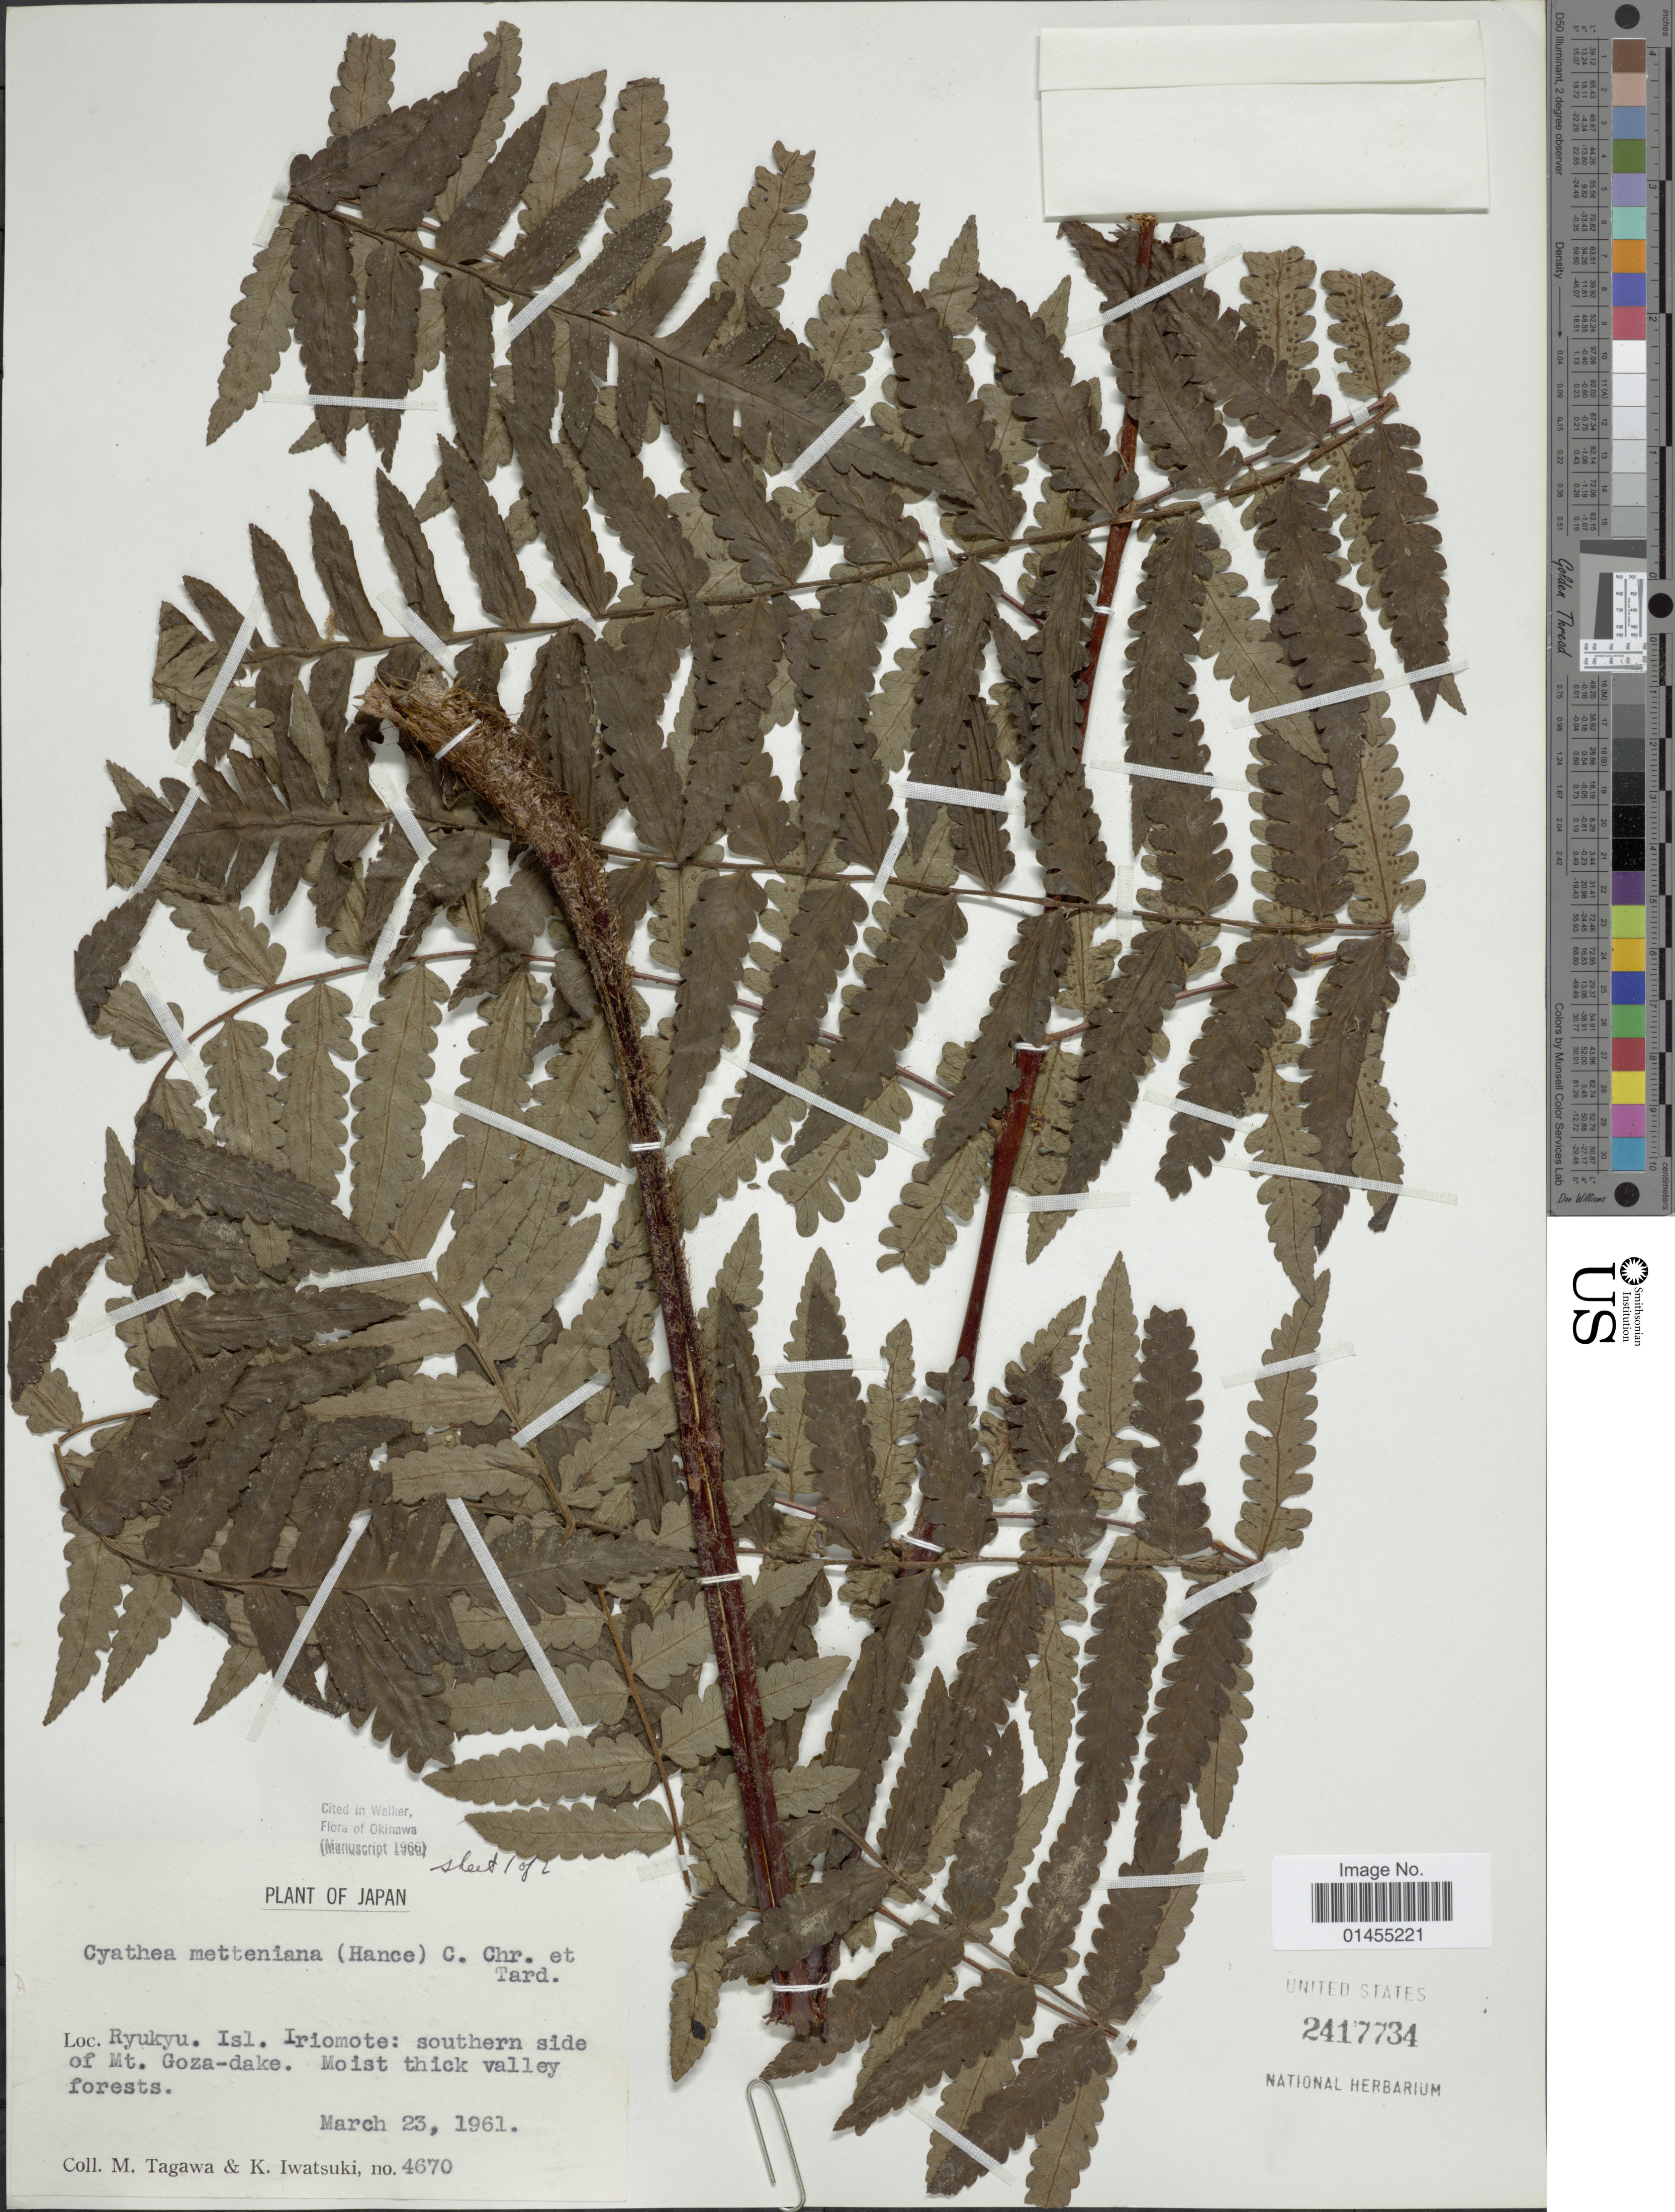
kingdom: Plantae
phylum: Tracheophyta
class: Polypodiopsida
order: Cyatheales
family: Cyatheaceae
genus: Alsophila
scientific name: Alsophila metteniana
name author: Hance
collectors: M. Tagawa & K. Iwatsuki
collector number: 4670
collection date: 1961-03-23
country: Japan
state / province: Okinawa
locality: Ryukyu. Isl. Iriomote: southern side of Mt. Goza-dake. Moist thick valley forests.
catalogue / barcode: US 2417734